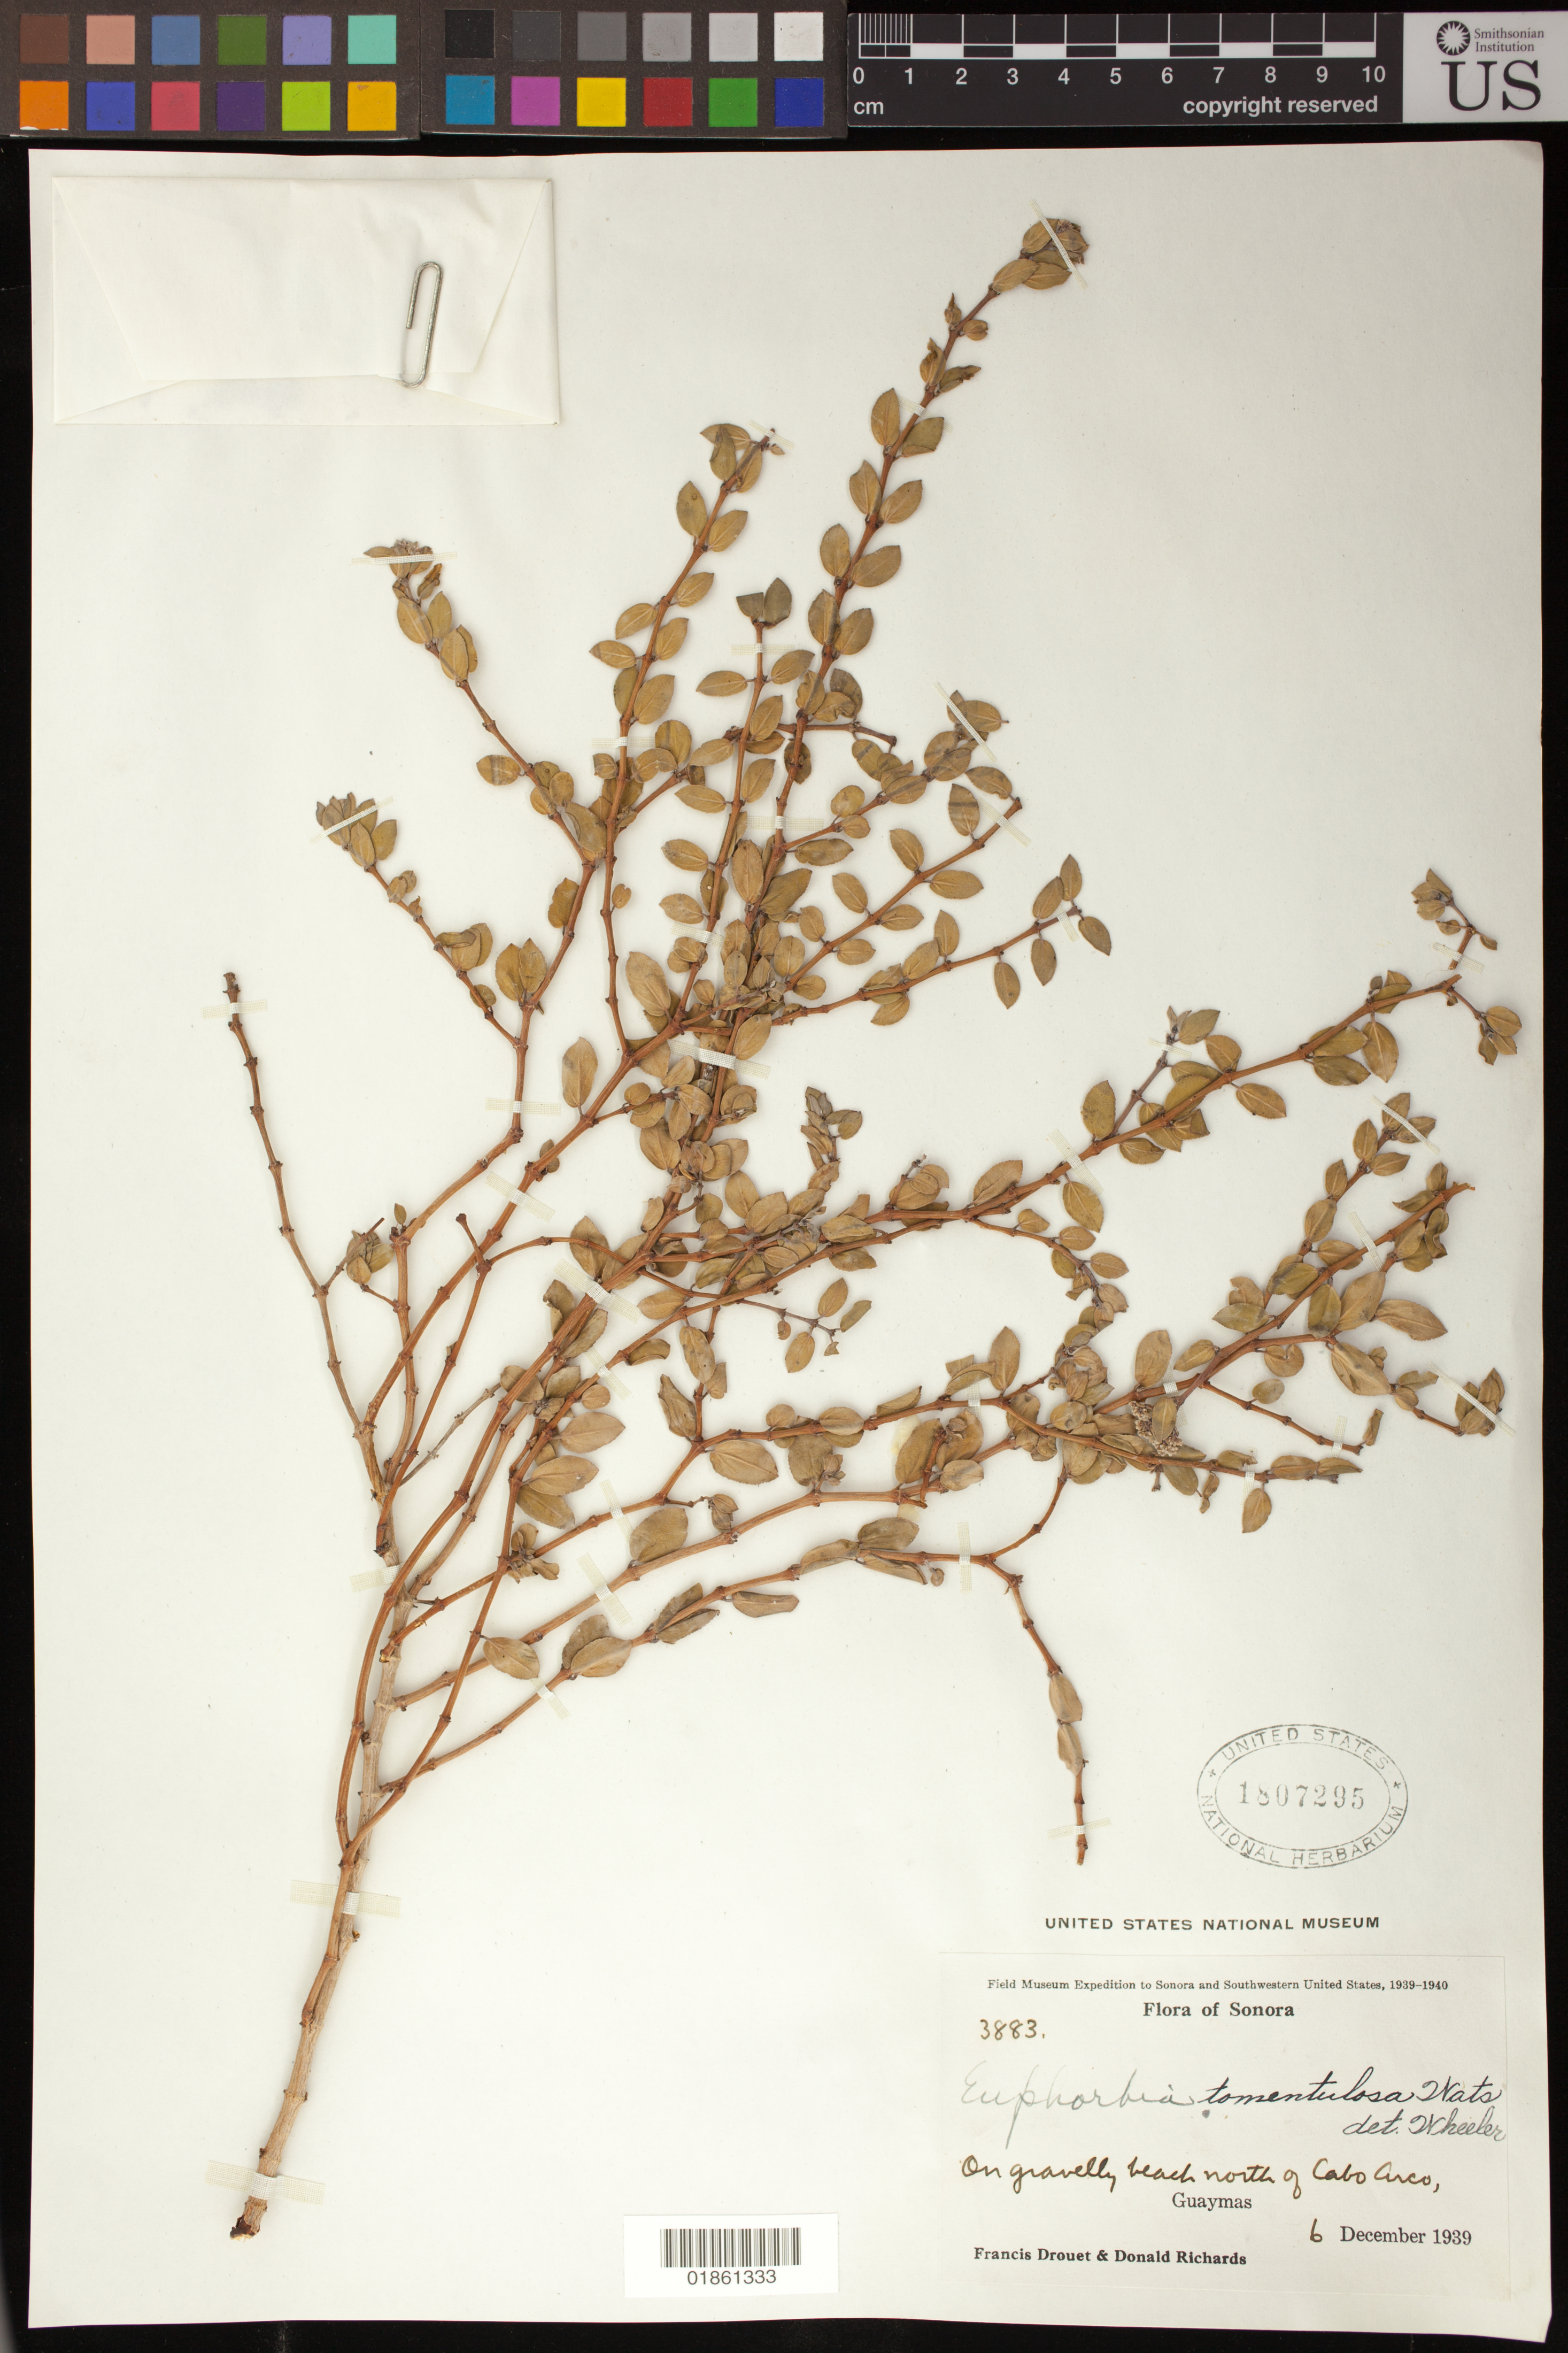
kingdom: Plantae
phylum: Tracheophyta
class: Magnoliopsida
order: Malpighiales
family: Euphorbiaceae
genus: Euphorbia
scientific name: Euphorbia tomentulosa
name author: S. Watson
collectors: F. E. Drouet & D. Richards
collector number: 3883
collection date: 1939-12-06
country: Mexico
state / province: Sonora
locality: On gravelly beach north of Cabo Arco, Guaymas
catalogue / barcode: US 1807295